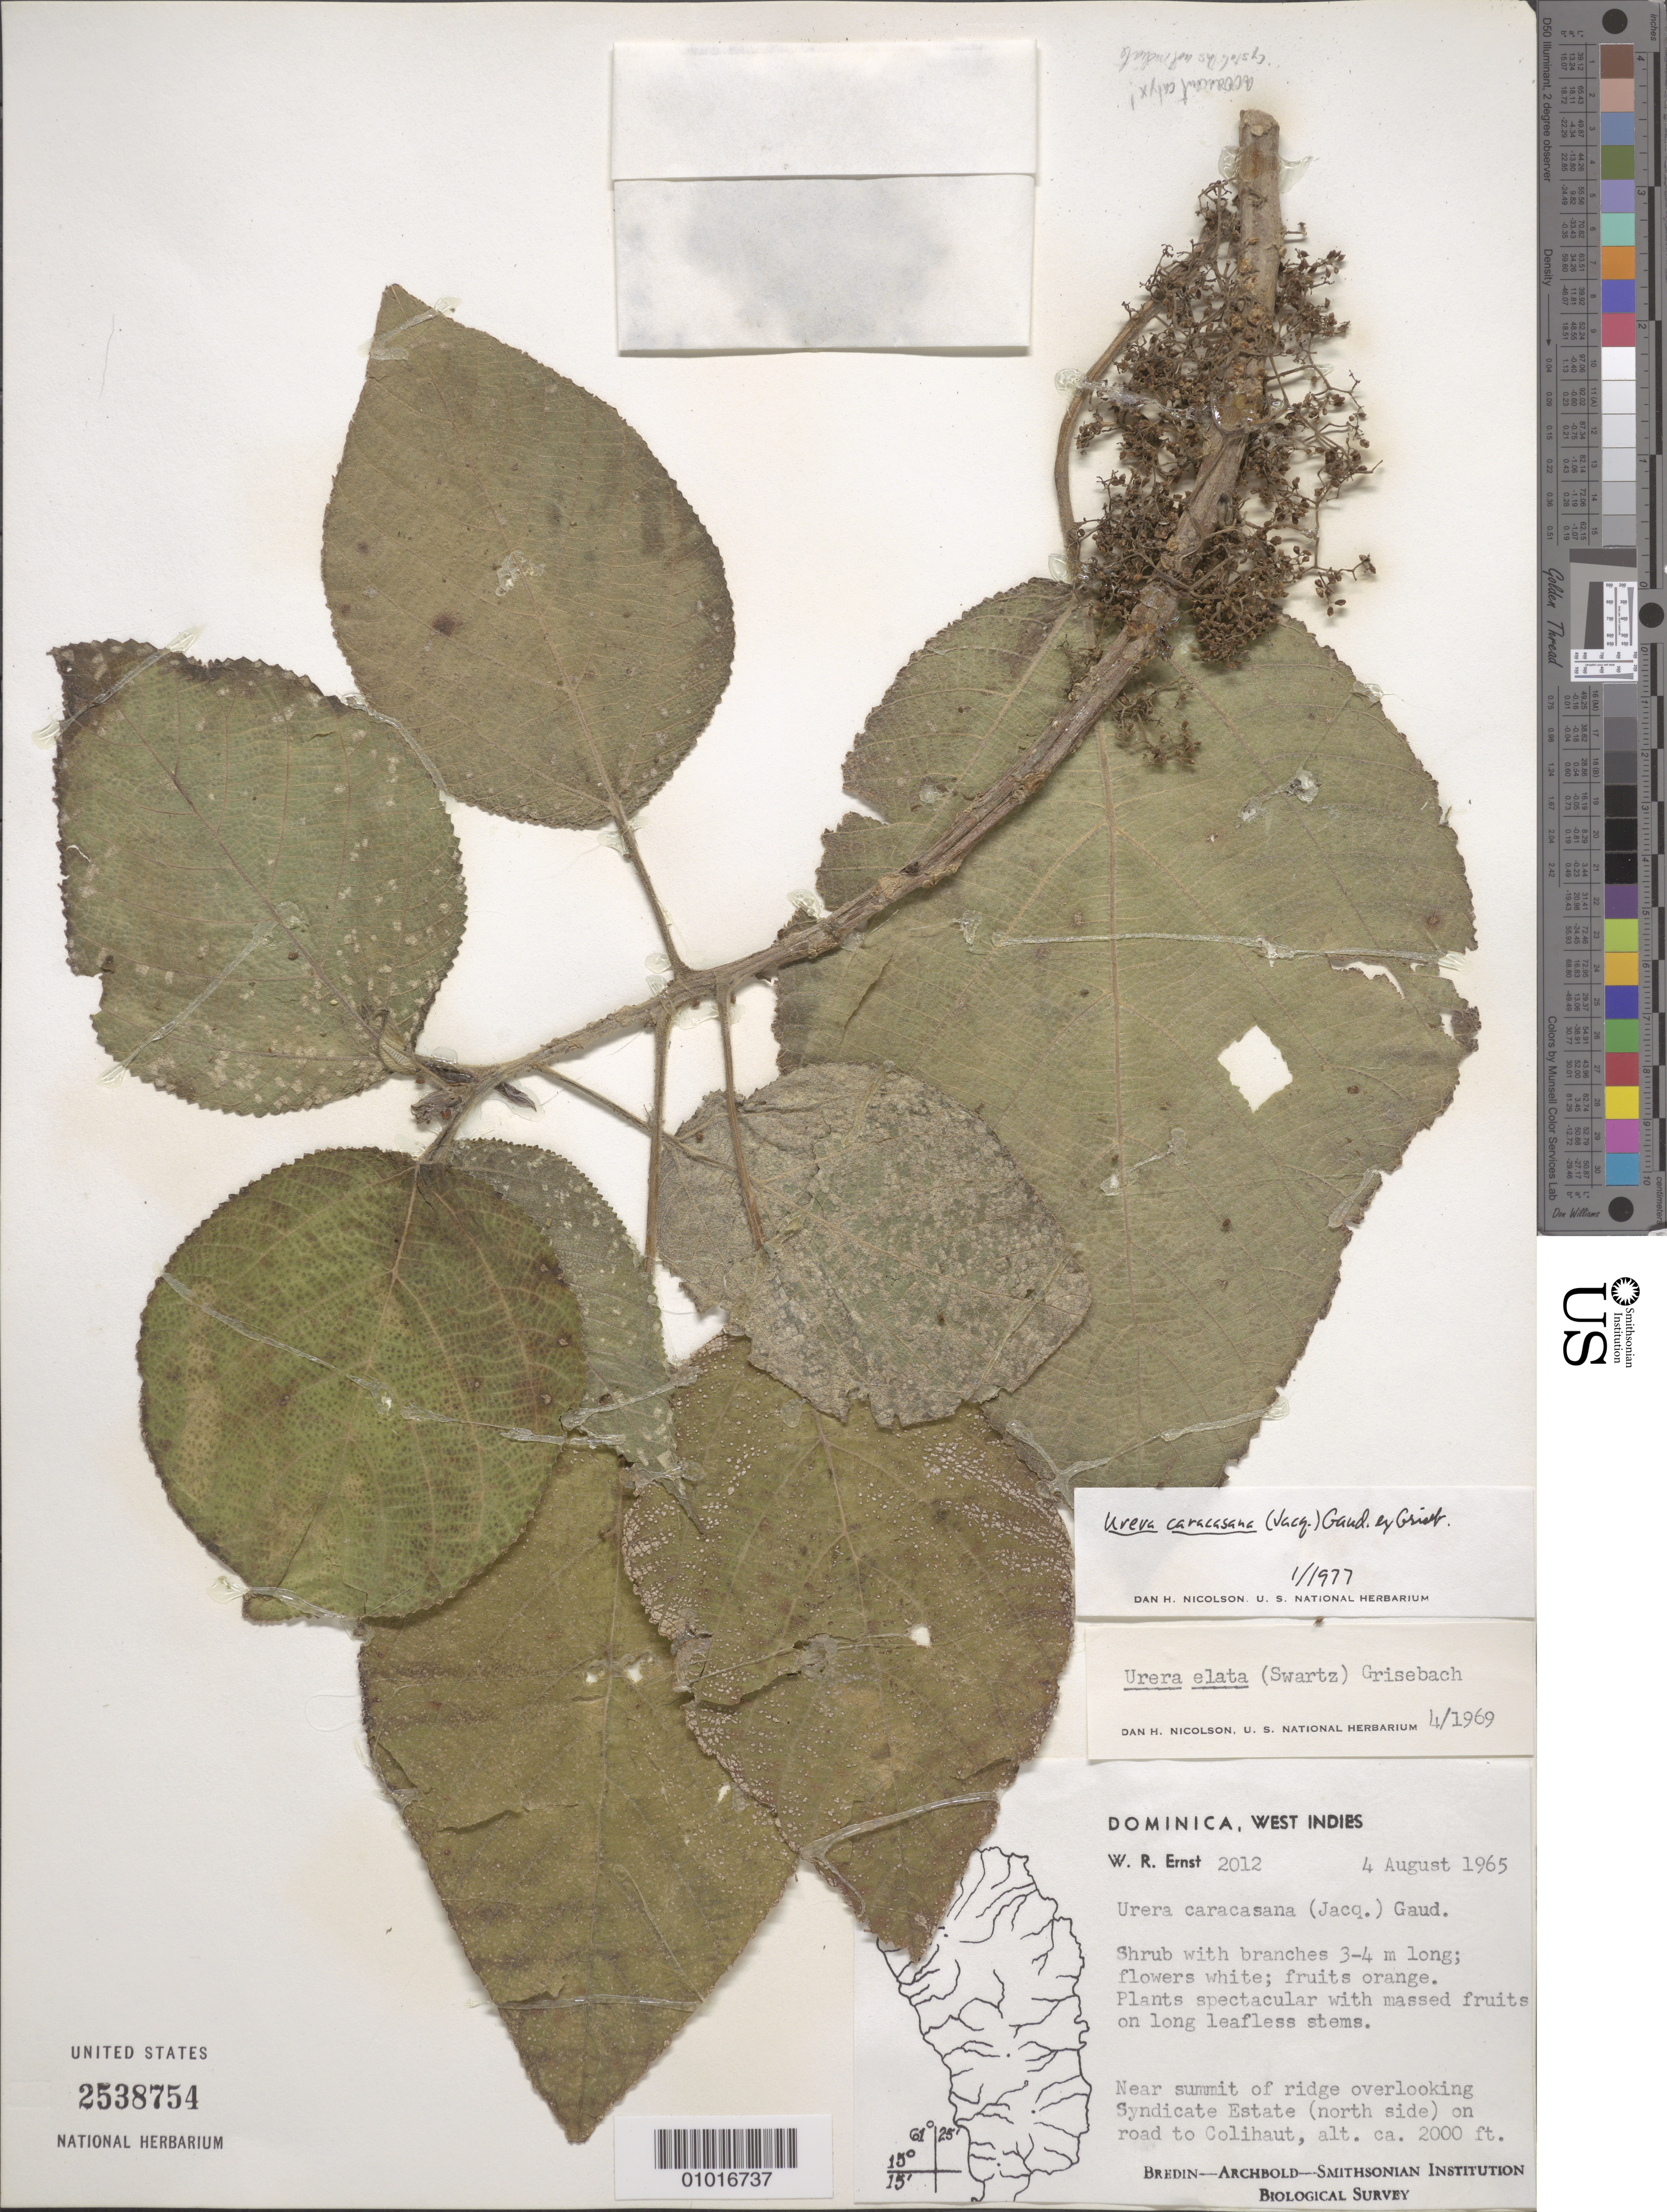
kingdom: Plantae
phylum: Tracheophyta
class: Magnoliopsida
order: Rosales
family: Urticaceae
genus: Urera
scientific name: Urera caracasana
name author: (Jacq.) Gaudich. ex Griseb.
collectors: W. R. Ernst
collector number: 2012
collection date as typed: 04 Aug 1965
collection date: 1965-08-04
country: Dominica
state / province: St. Peter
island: Dominica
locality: Near summit of ridge overlooking Syndicate Estate (north side) on road to Colihaut.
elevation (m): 610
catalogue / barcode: US 2538754